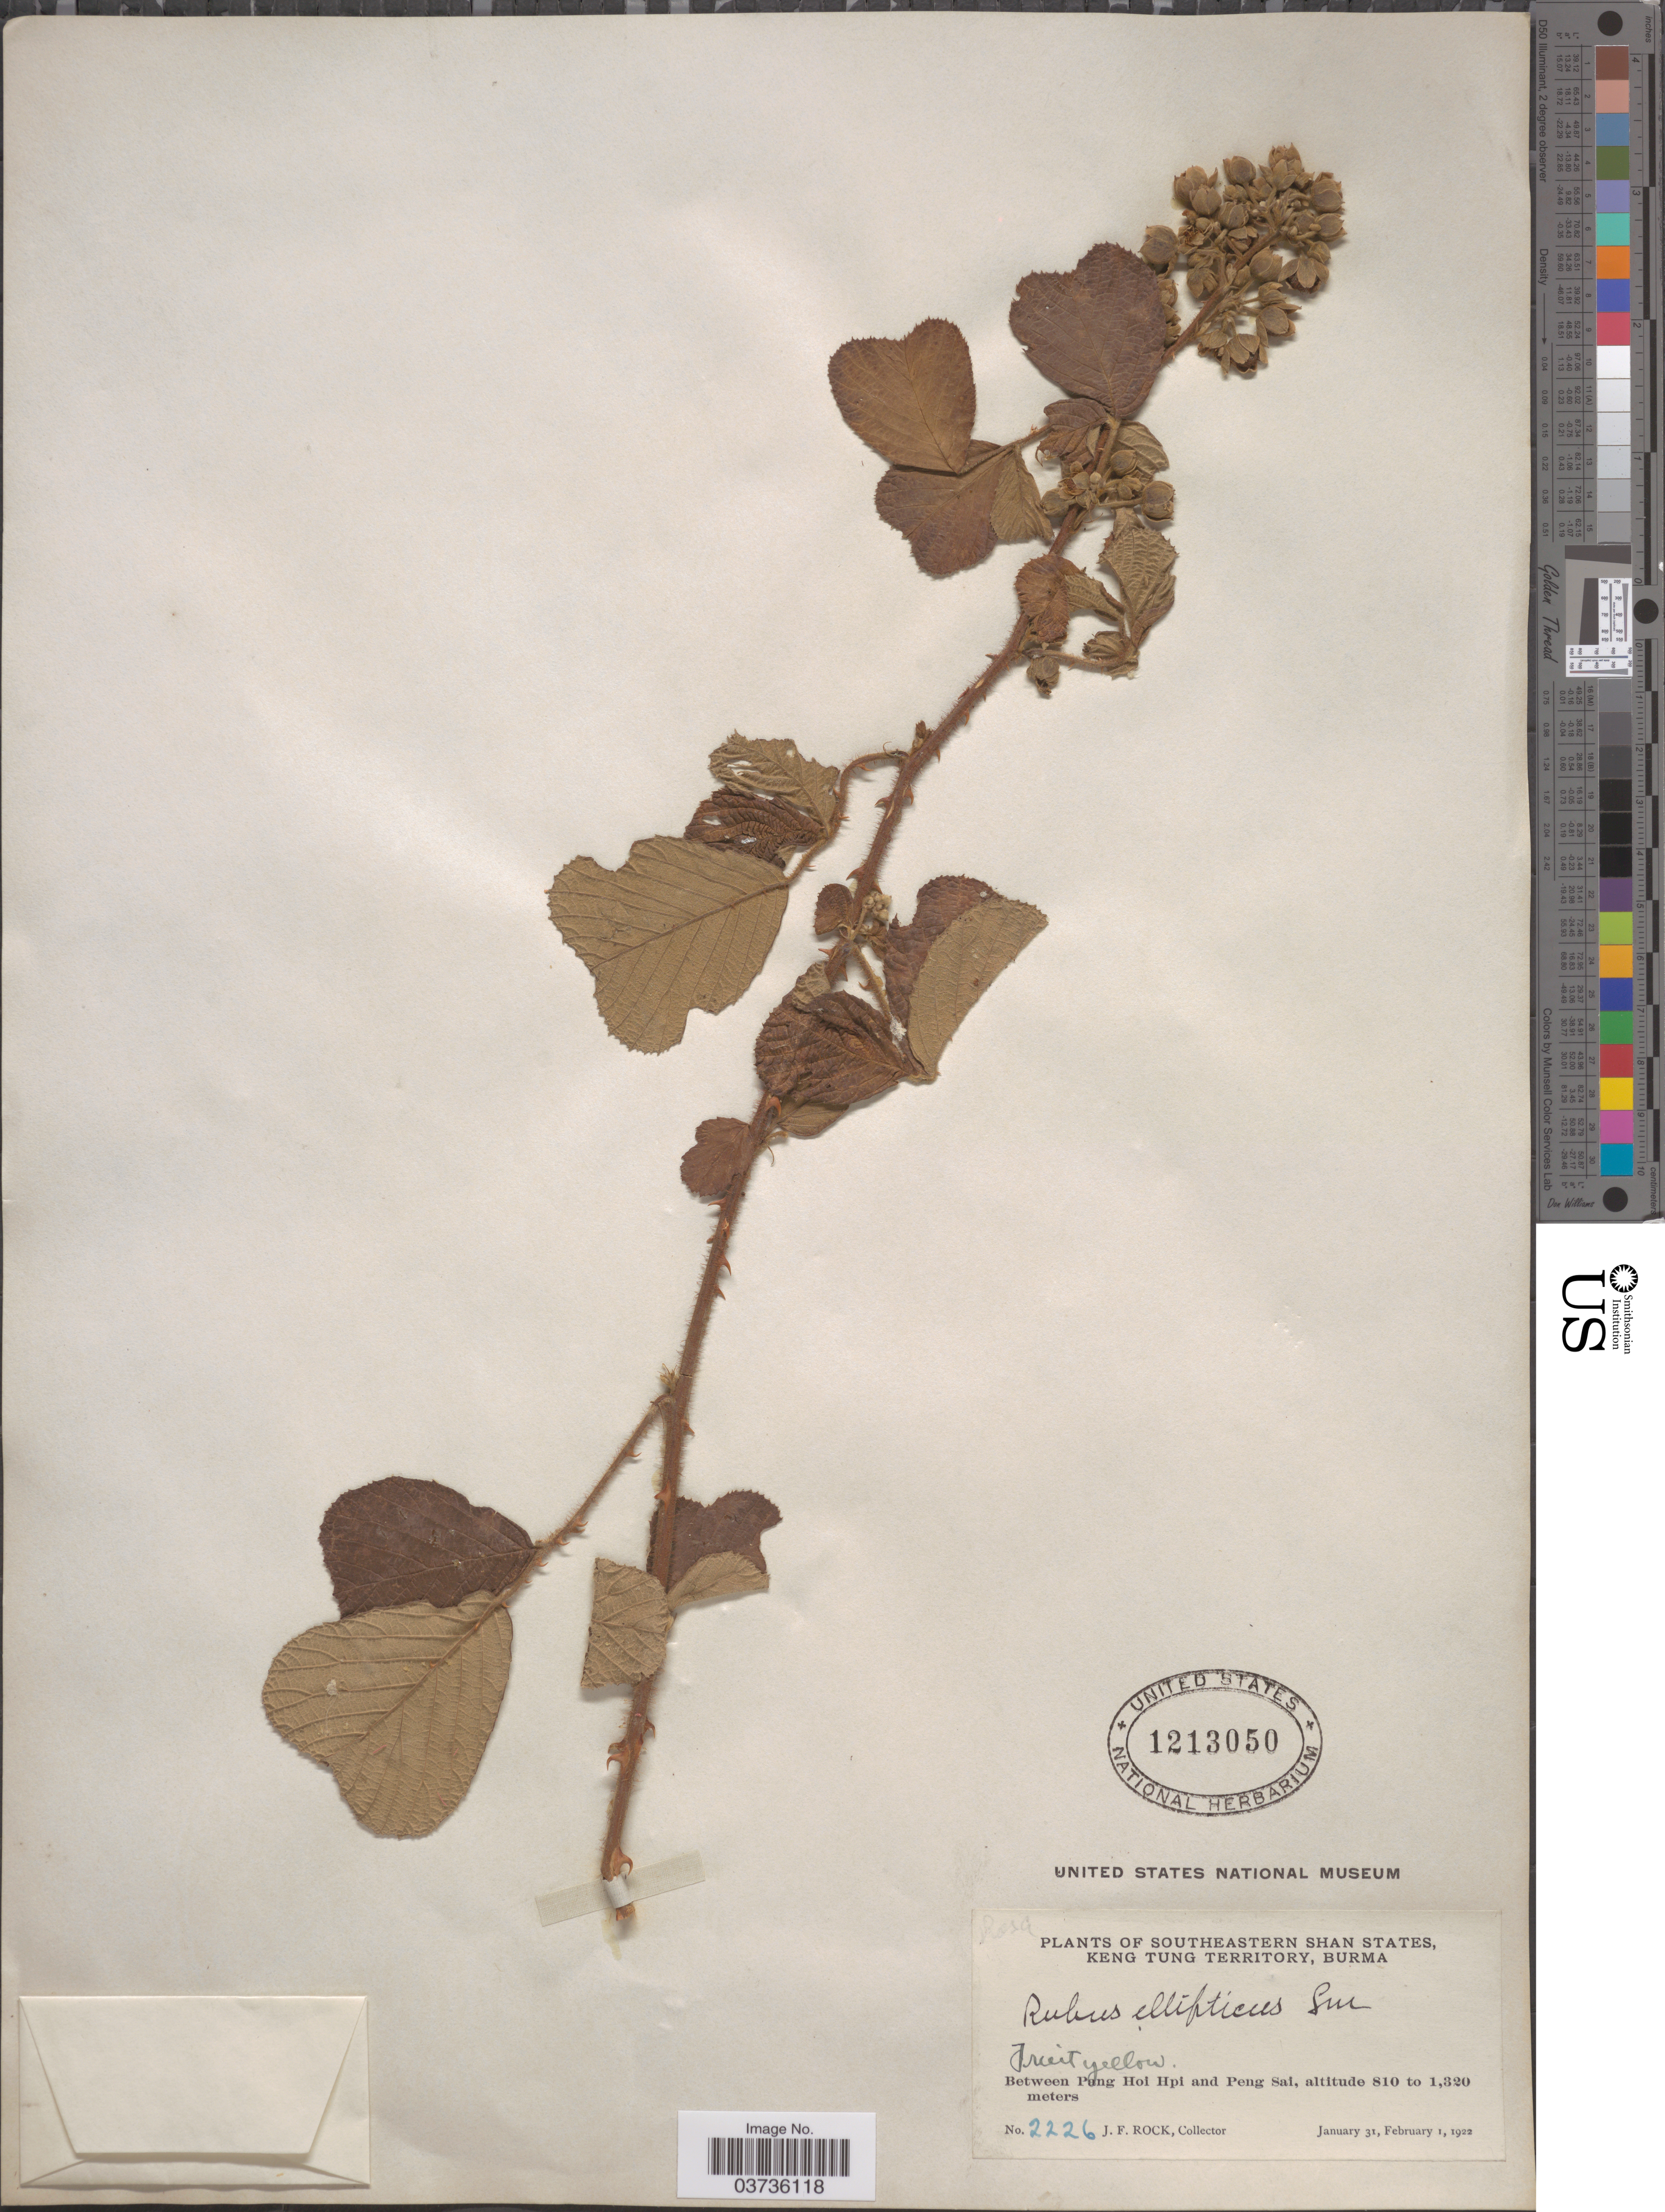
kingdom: Plantae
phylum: Tracheophyta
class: Magnoliopsida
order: Rosales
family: Rosaceae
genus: Rubus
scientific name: Rubus obcordatus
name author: (Franch.) Thuan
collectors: J. Rock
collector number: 2226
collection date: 1922-01-31/1922-02-01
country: Myanmar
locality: Southeastern Shan States, Keng Tung Territory, Burma. Between Pang Hoi Hpi and Peng Sai.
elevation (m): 810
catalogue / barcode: US 1213050